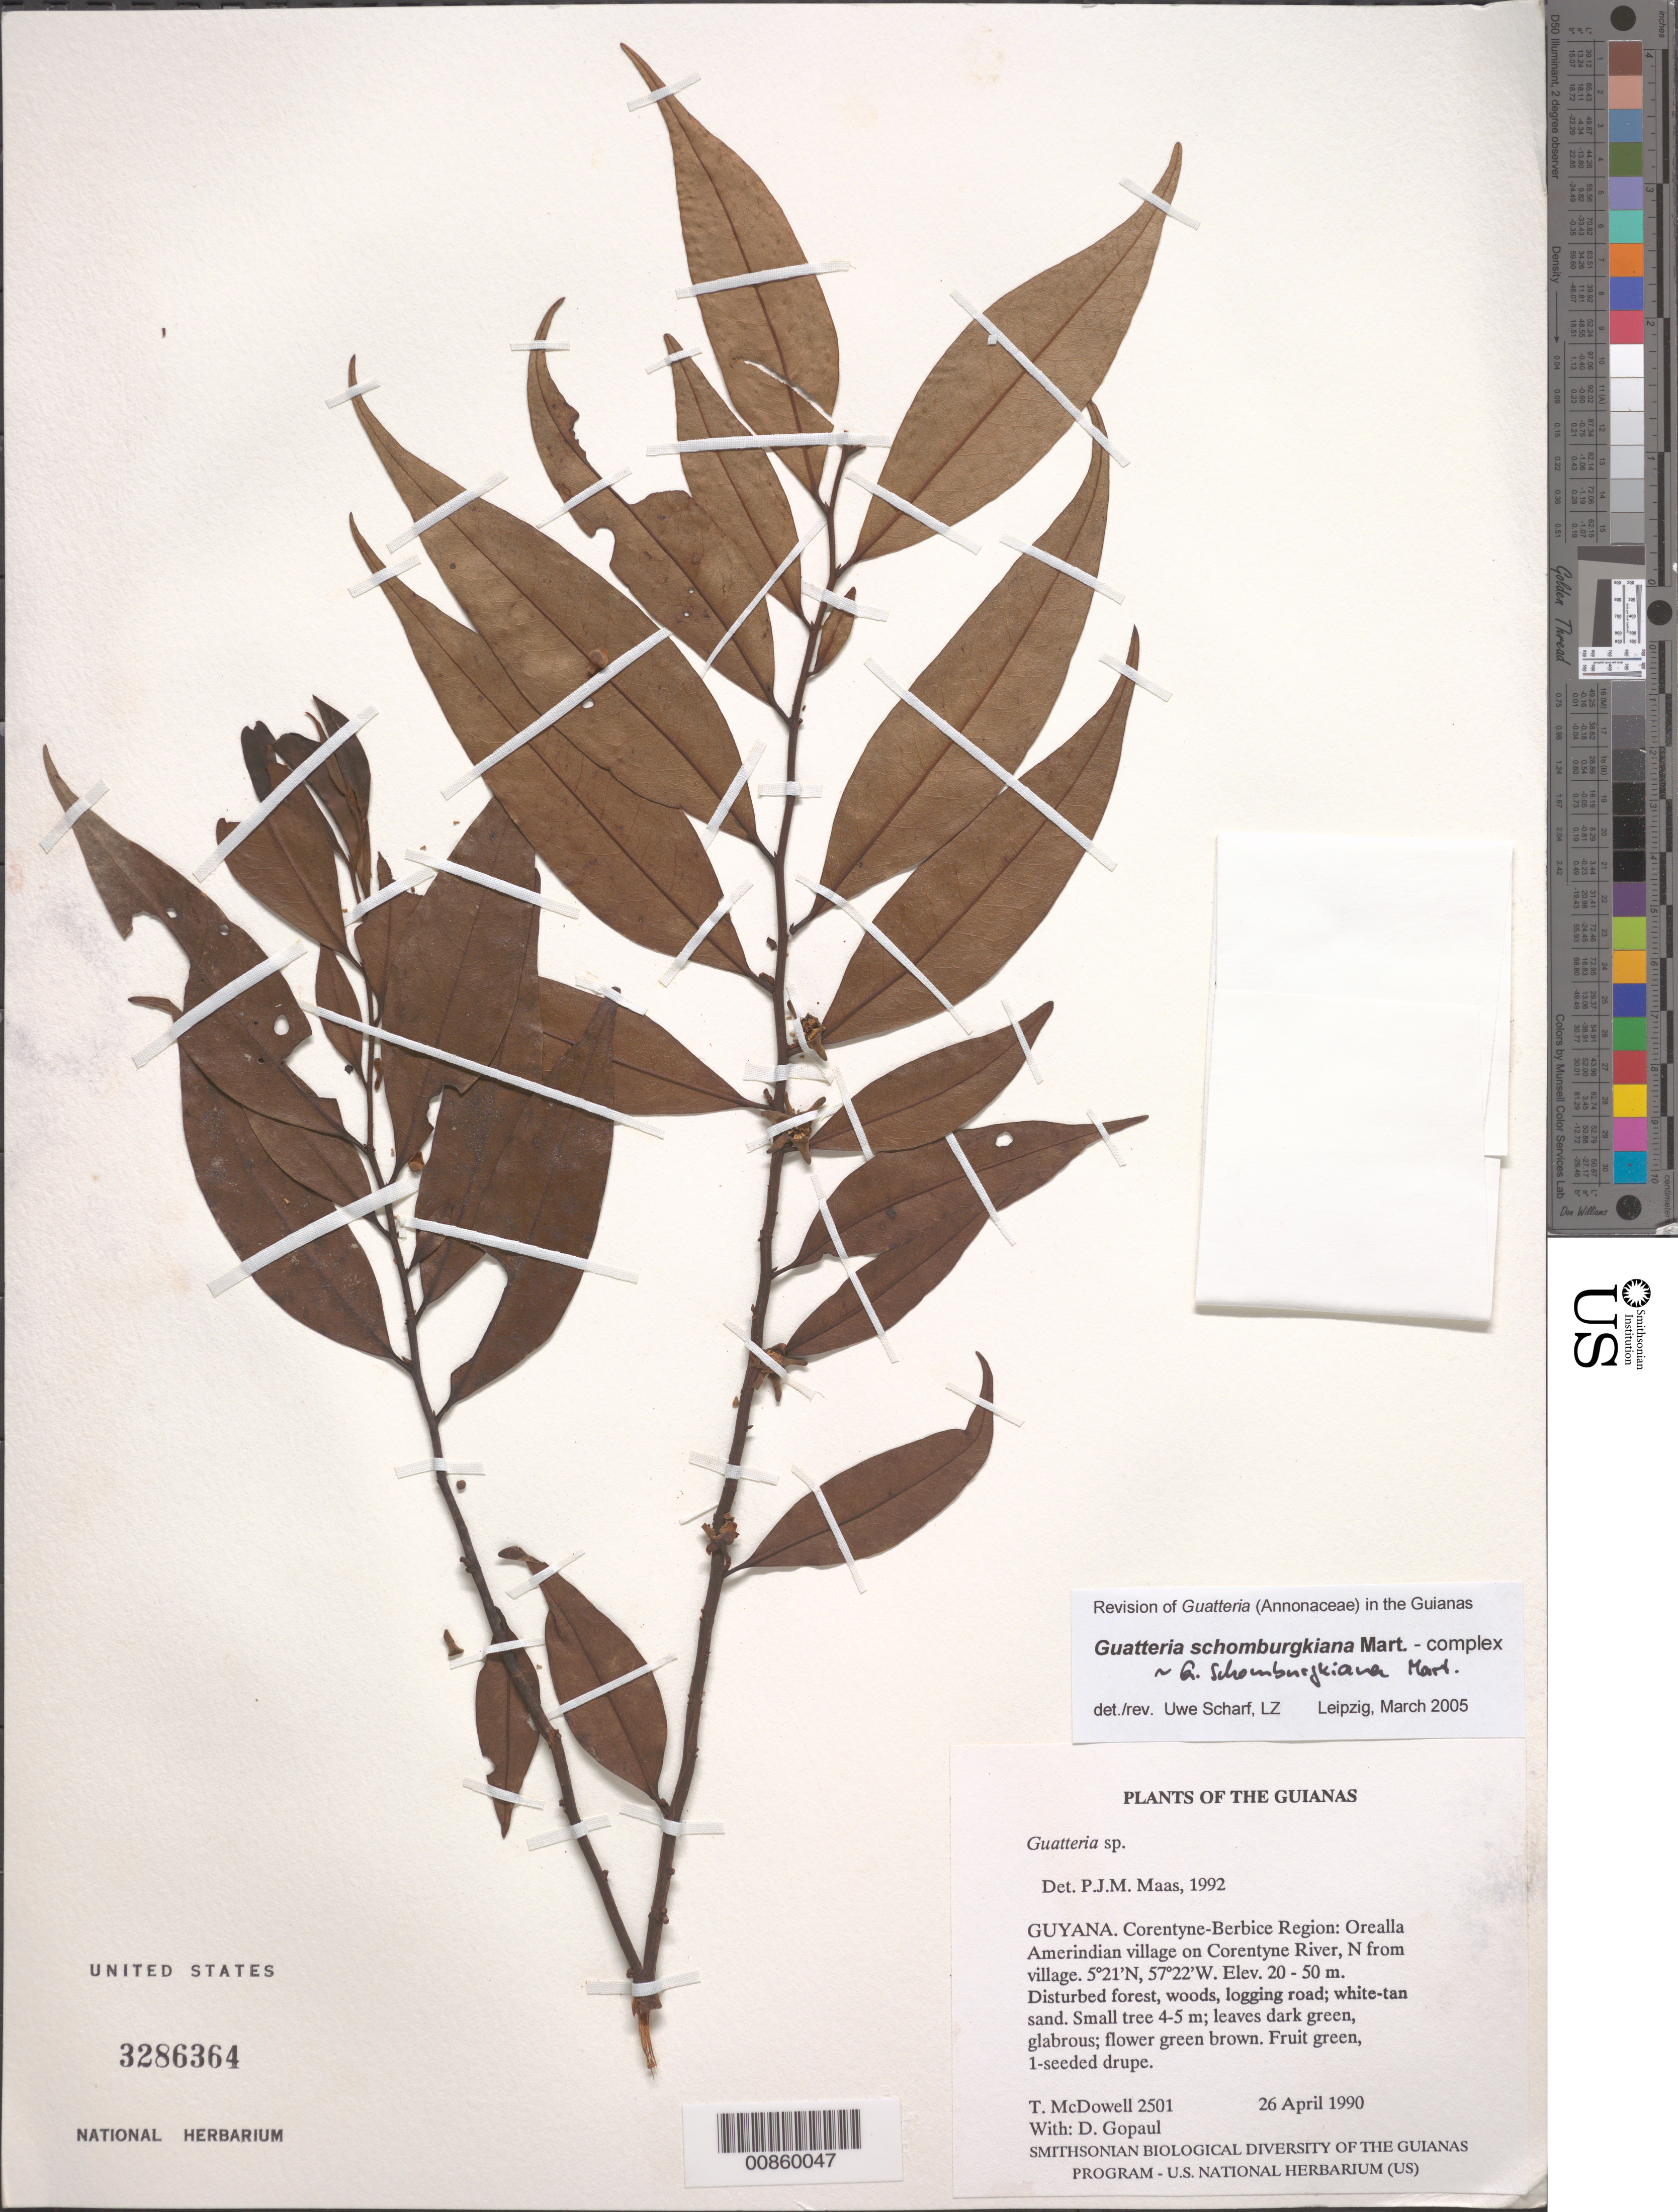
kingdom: Plantae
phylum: Tracheophyta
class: Magnoliopsida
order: Magnoliales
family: Annonaceae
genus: Guatteria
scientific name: Guatteria schomburgkiana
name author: Mart.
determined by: Maas, Paul J. M.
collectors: T. McDowell & D. Gopaul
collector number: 2501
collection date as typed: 26 April 1990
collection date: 1990-04-26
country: Guyana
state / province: E. Berbice-Corentyne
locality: Orealla Amerindian village on Corentyne River, N from village up escarpment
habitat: Disturbed forest, woods, logging road; white and tan sand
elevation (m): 20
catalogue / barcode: US 3286364